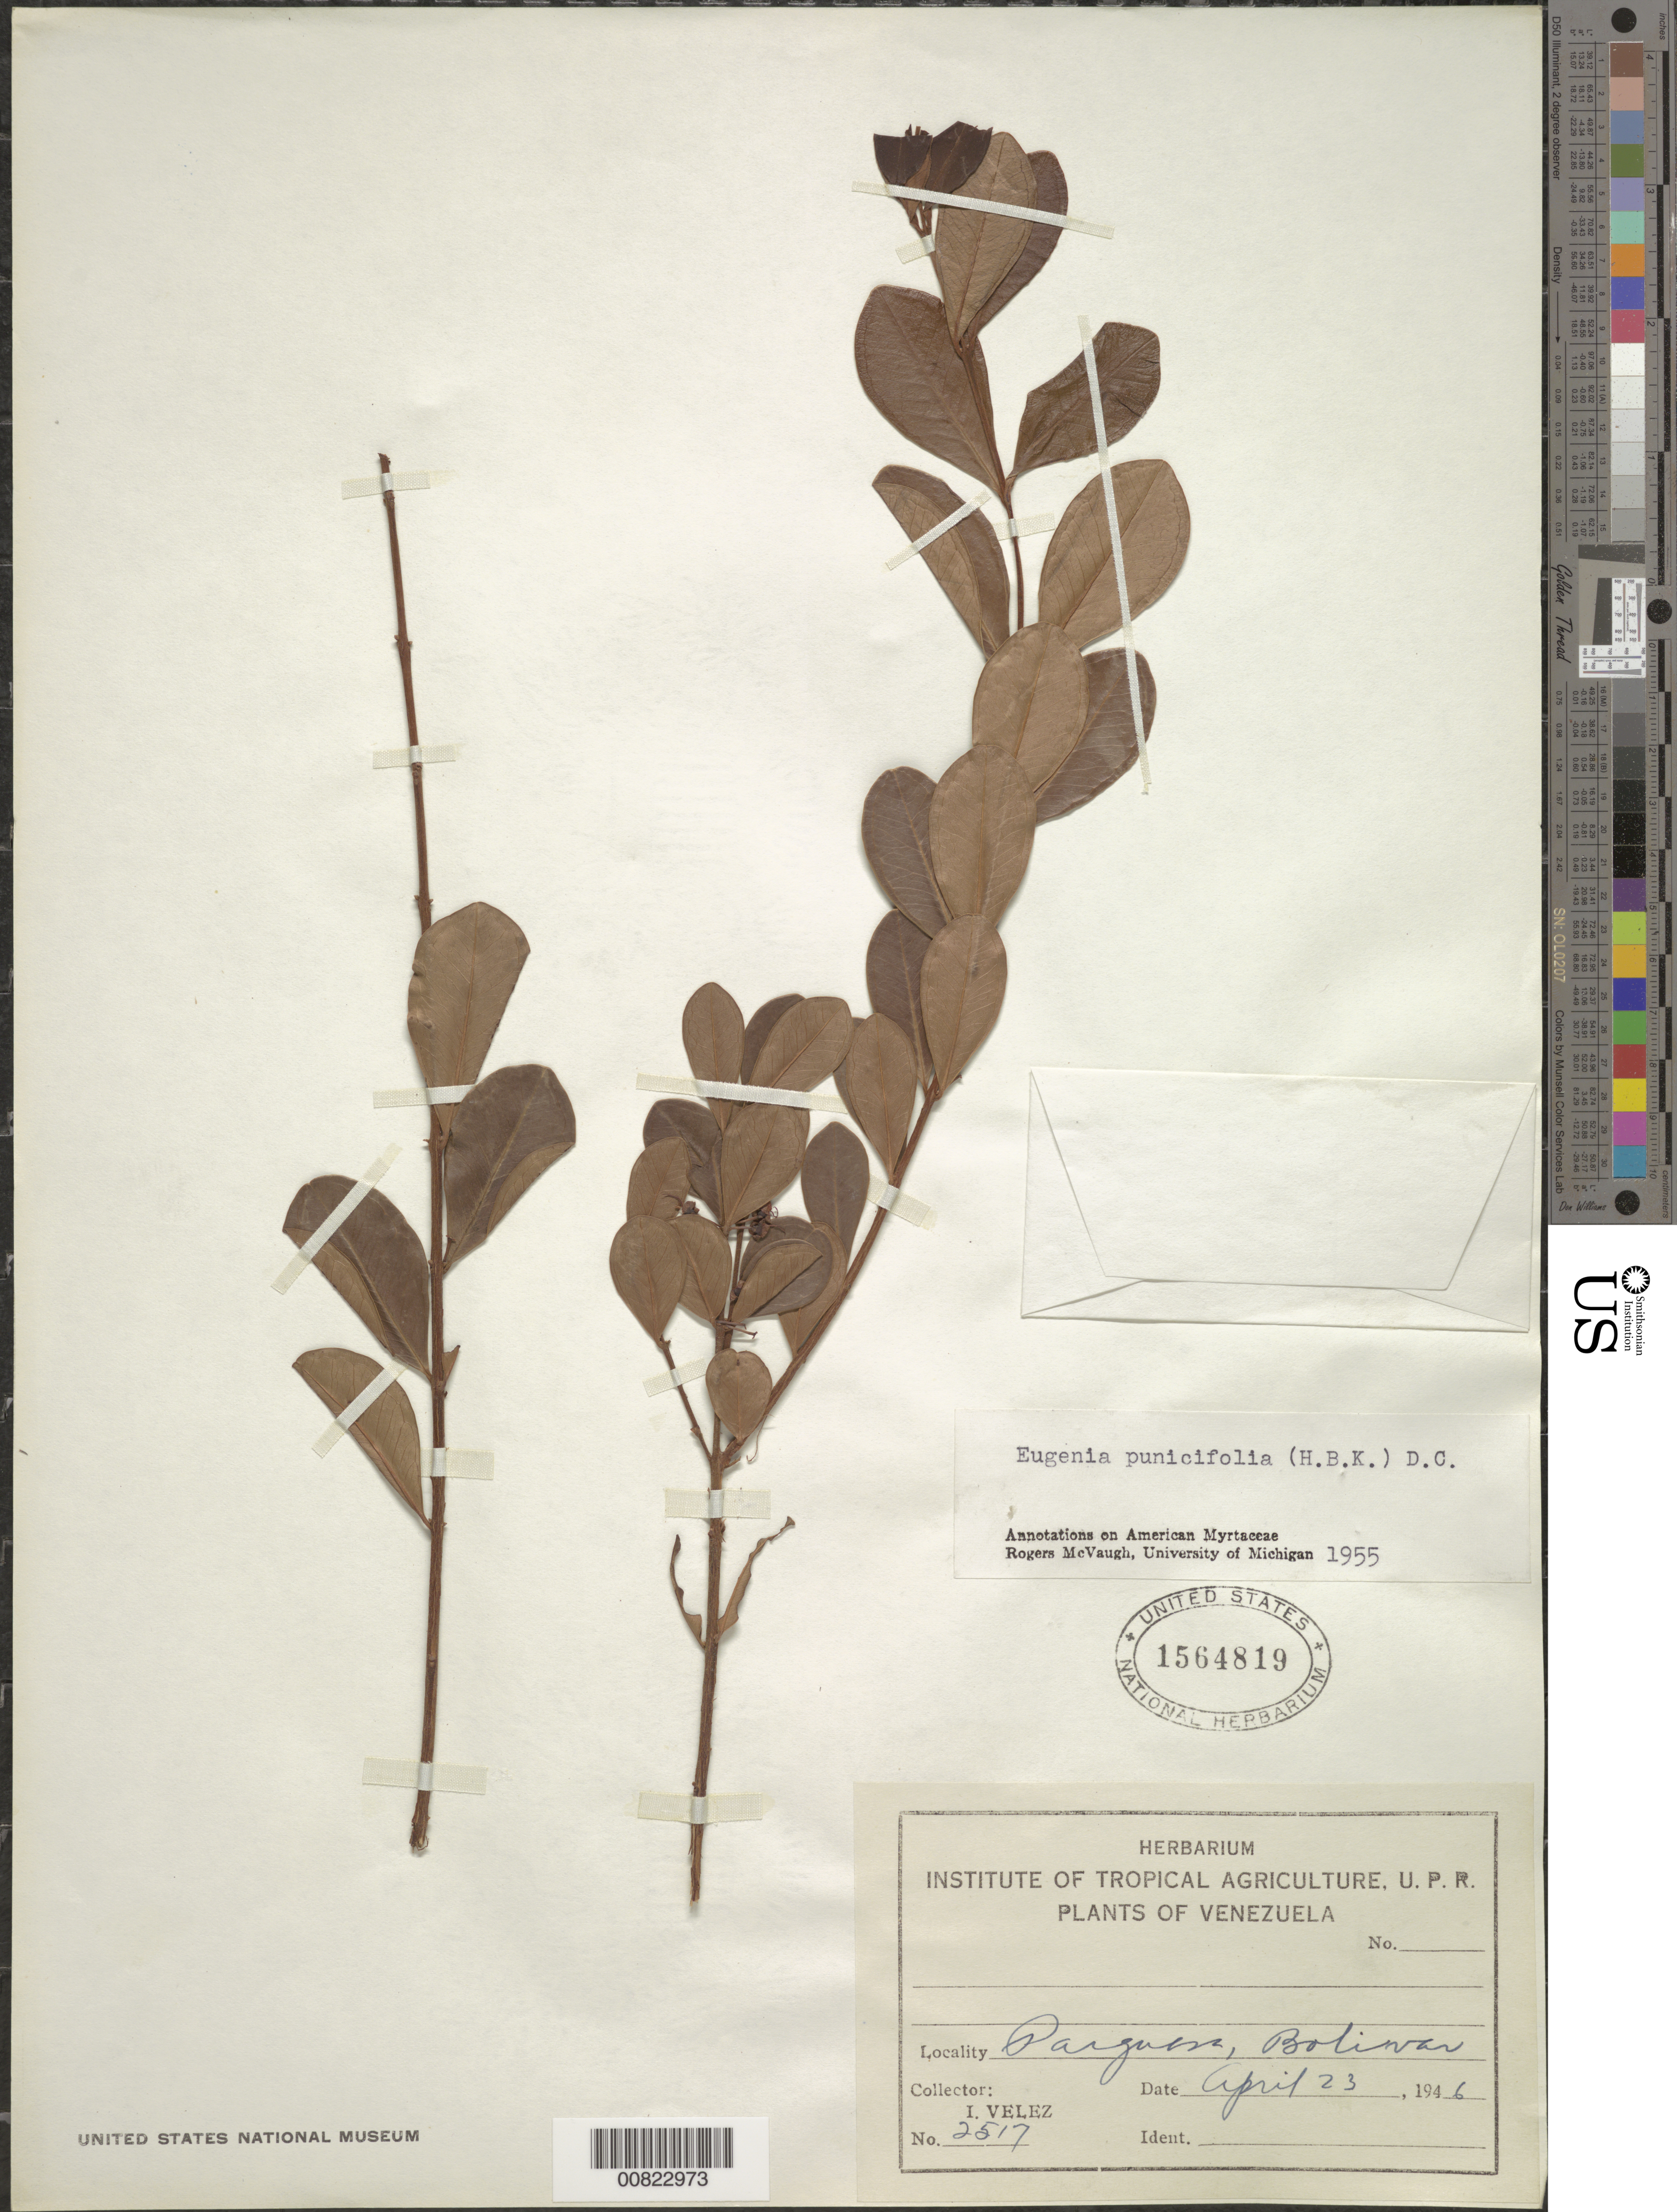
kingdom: Plantae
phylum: Tracheophyta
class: Magnoliopsida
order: Myrtales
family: Myrtaceae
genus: Eugenia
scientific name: Eugenia punicifolia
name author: (Kunth) DC.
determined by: McVaugh, R.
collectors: I. Velez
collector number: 2517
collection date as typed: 23-Apr-46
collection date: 1946-04-23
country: Venezuela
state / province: Bolívar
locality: Parguasa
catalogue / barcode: US 1564819